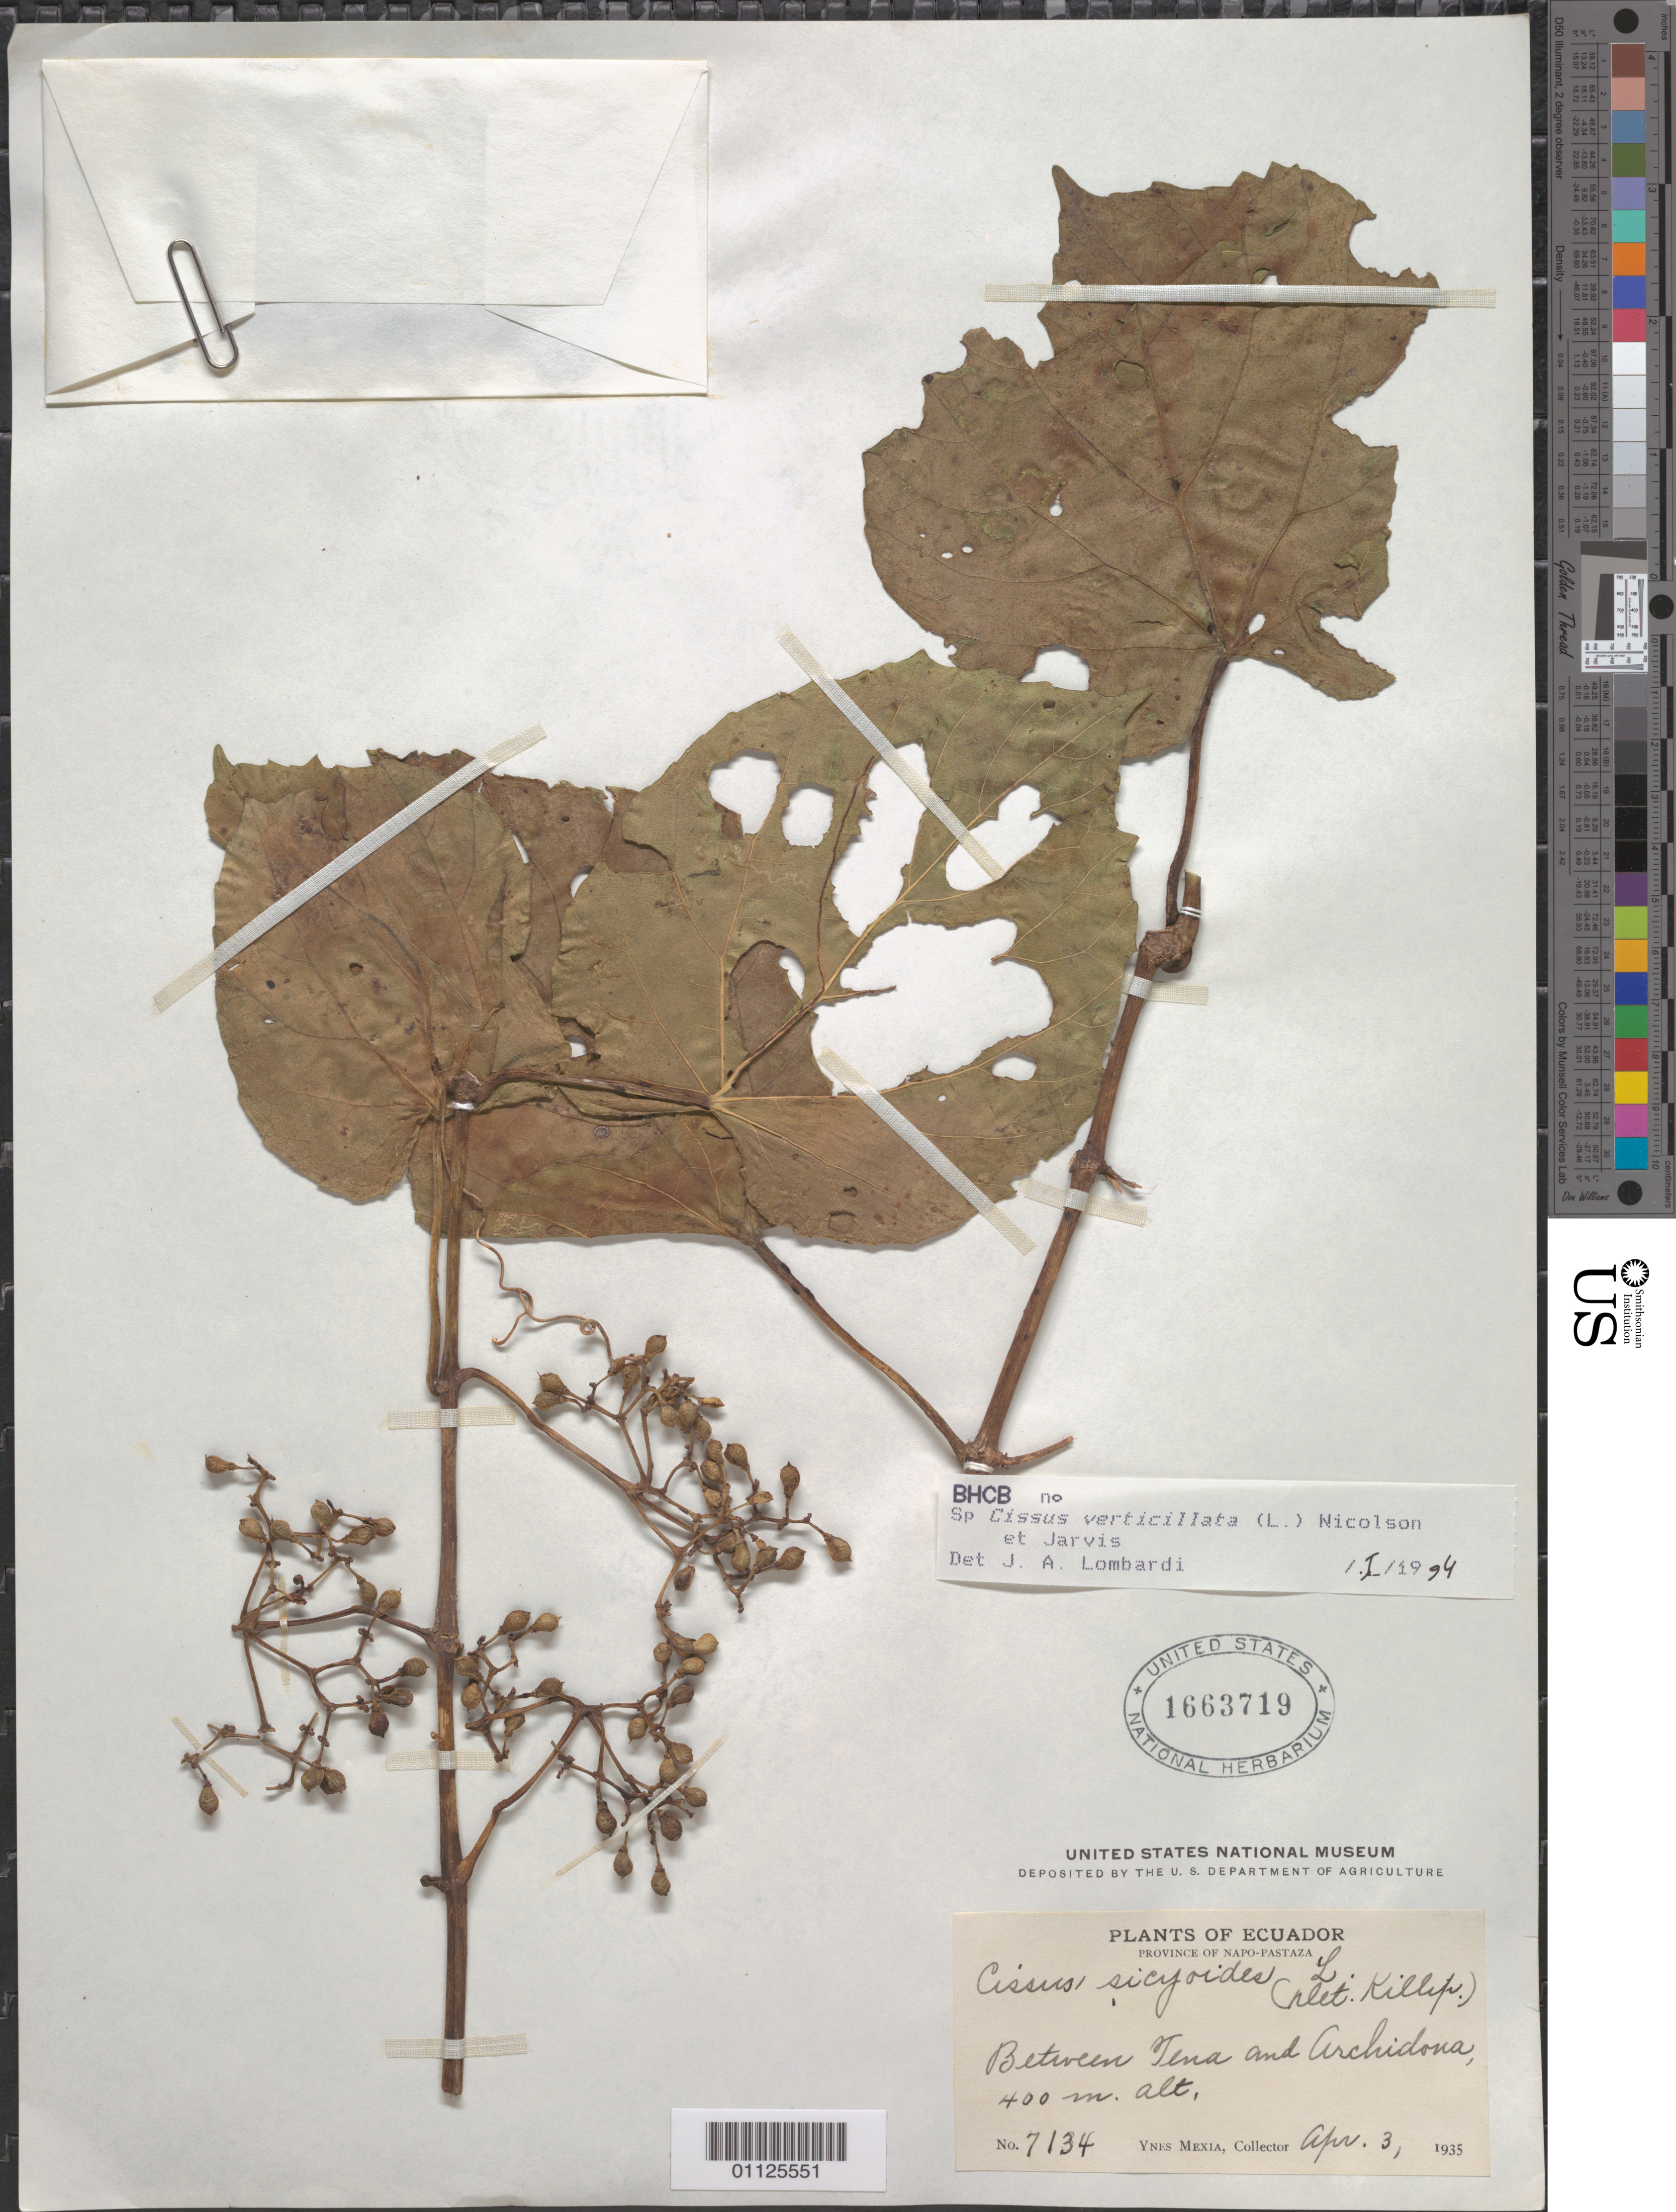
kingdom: Plantae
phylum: Tracheophyta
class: Magnoliopsida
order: Vitales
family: Vitaceae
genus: Cissus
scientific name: Cissus verticillata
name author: (L.) Nicolson & C.E. Jarvis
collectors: Y. Mexia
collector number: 7134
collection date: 1935-04-03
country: Ecuador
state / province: Napo / Pastaza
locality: Between Tena and Archidona.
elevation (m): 400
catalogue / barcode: US 1663719